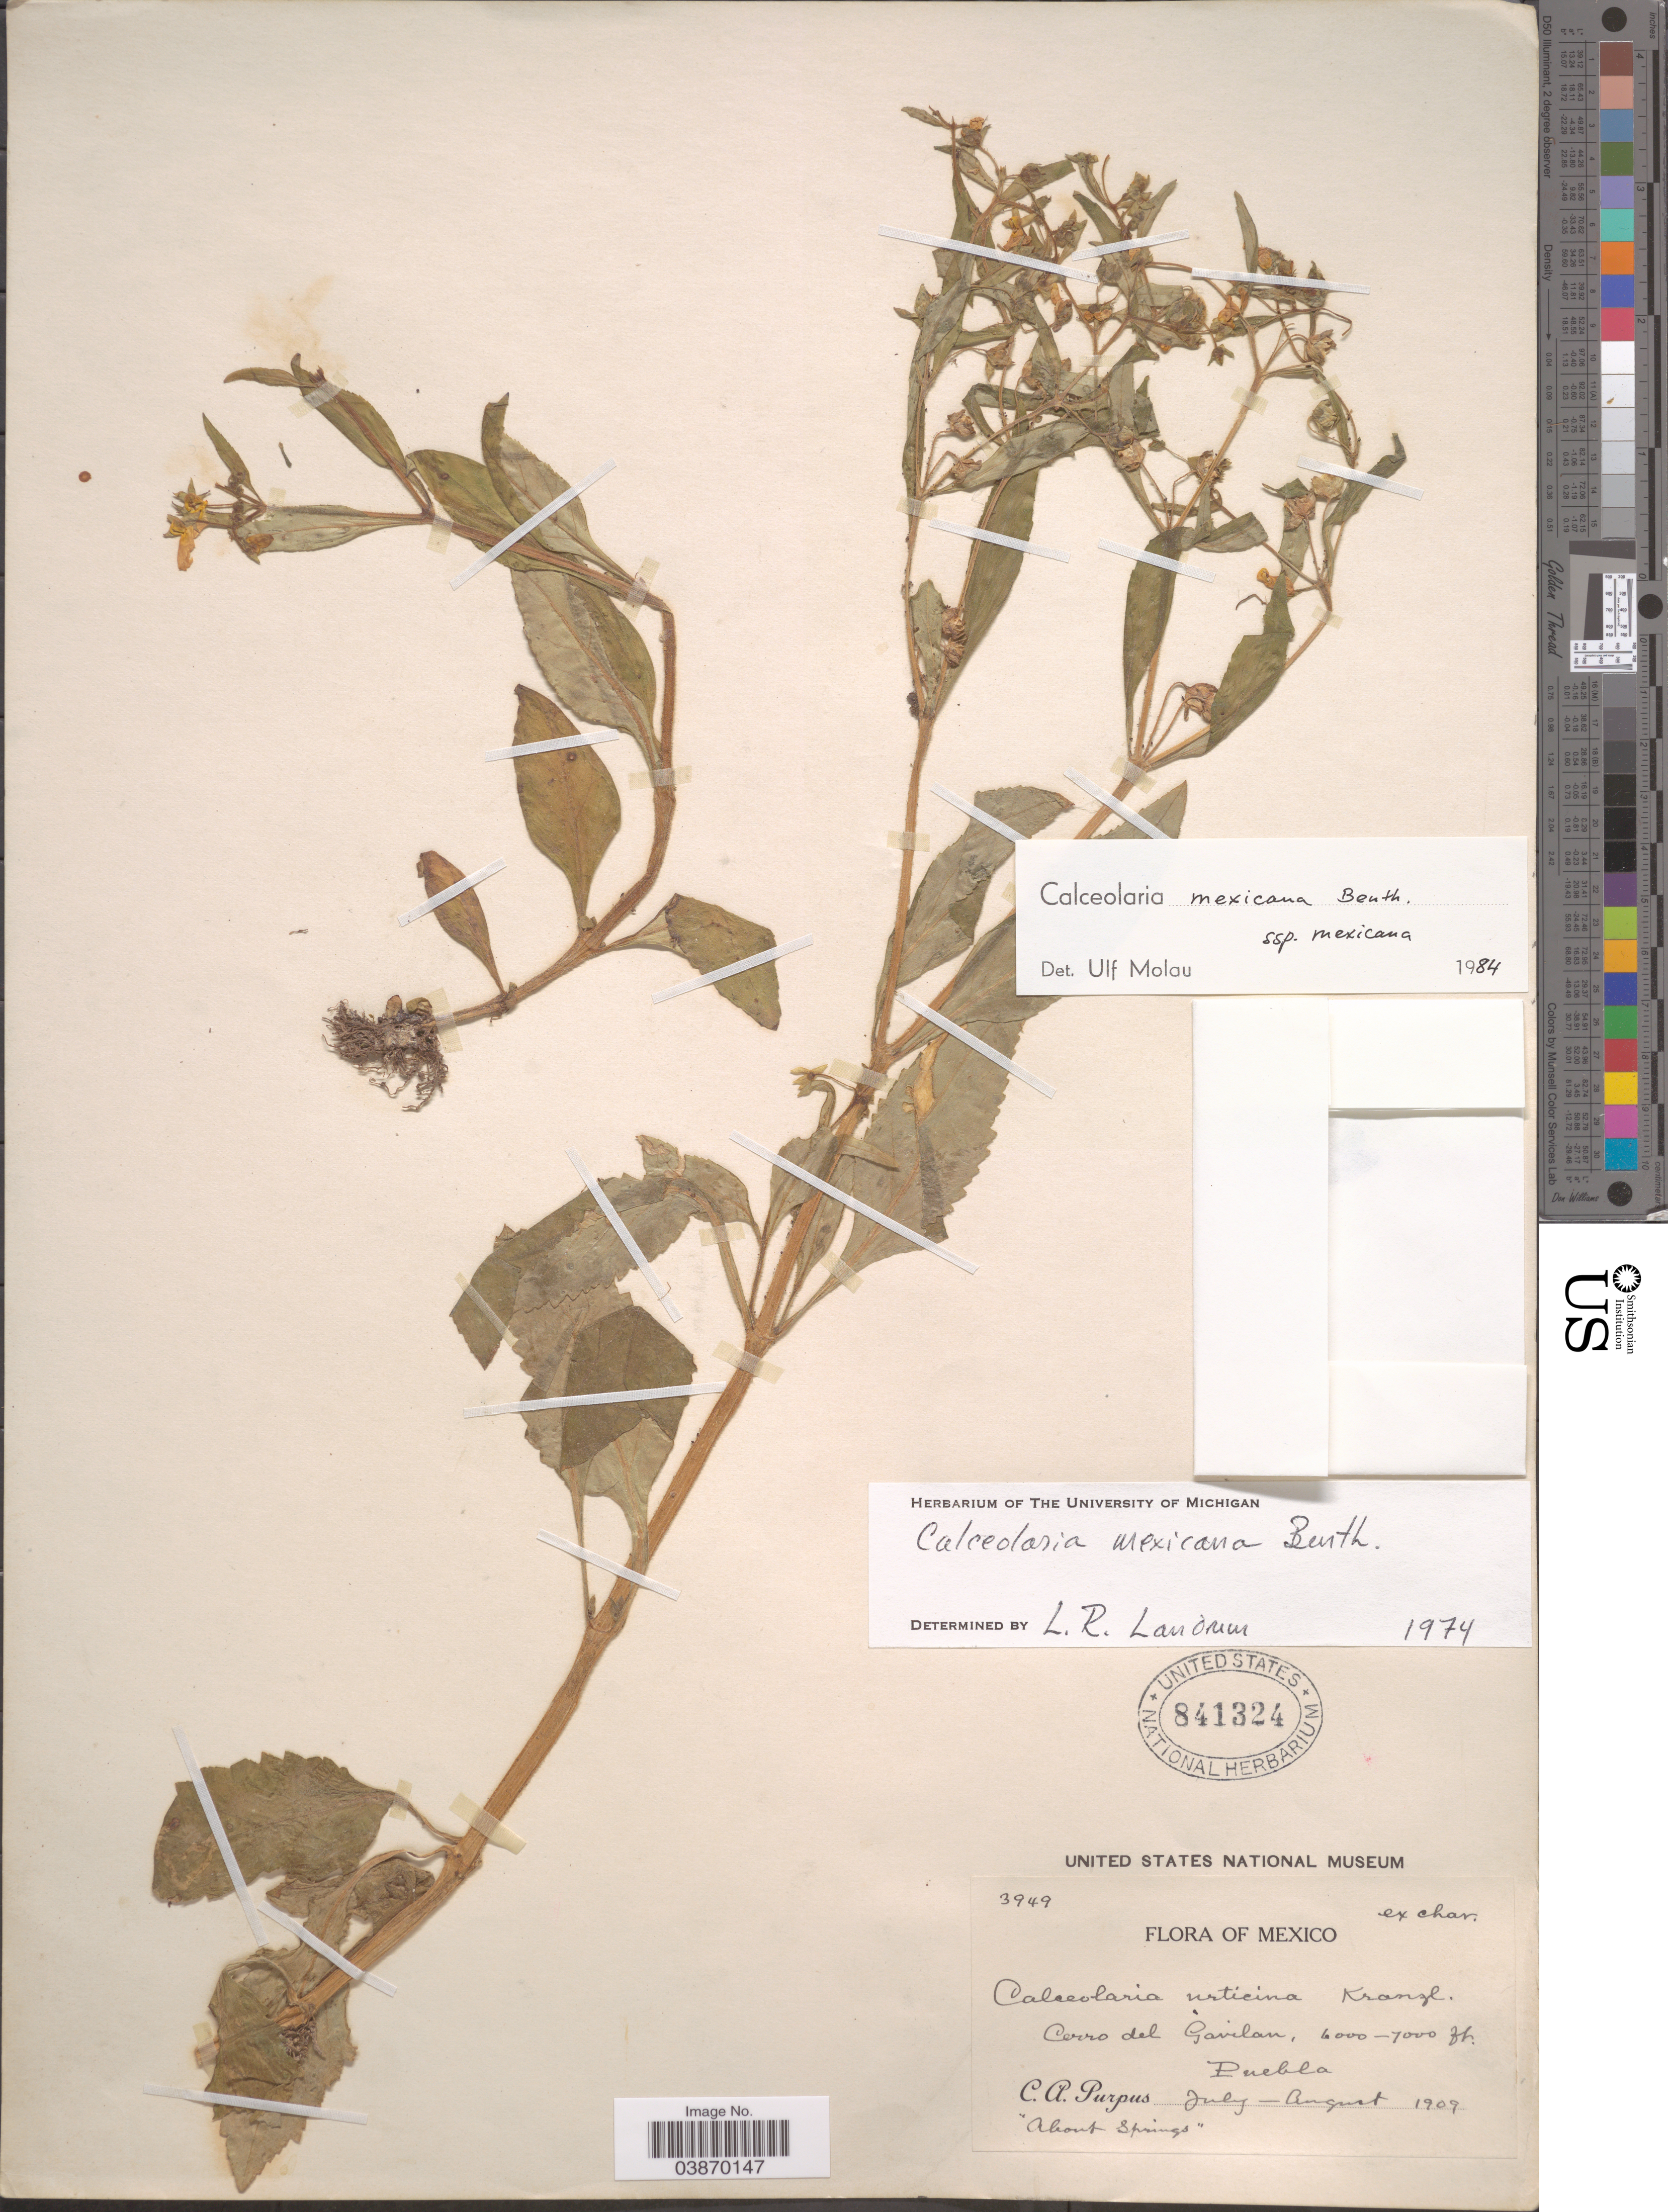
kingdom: Plantae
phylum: Tracheophyta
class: Magnoliopsida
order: Lamiales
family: Calceolariaceae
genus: Calceolaria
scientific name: Calceolaria mexicana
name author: Benth.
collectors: C. A. Purpus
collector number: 3949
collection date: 1909-07/1909-08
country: Mexico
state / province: Puebla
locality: Cerro del Gavilan.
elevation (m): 1829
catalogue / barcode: US 841324